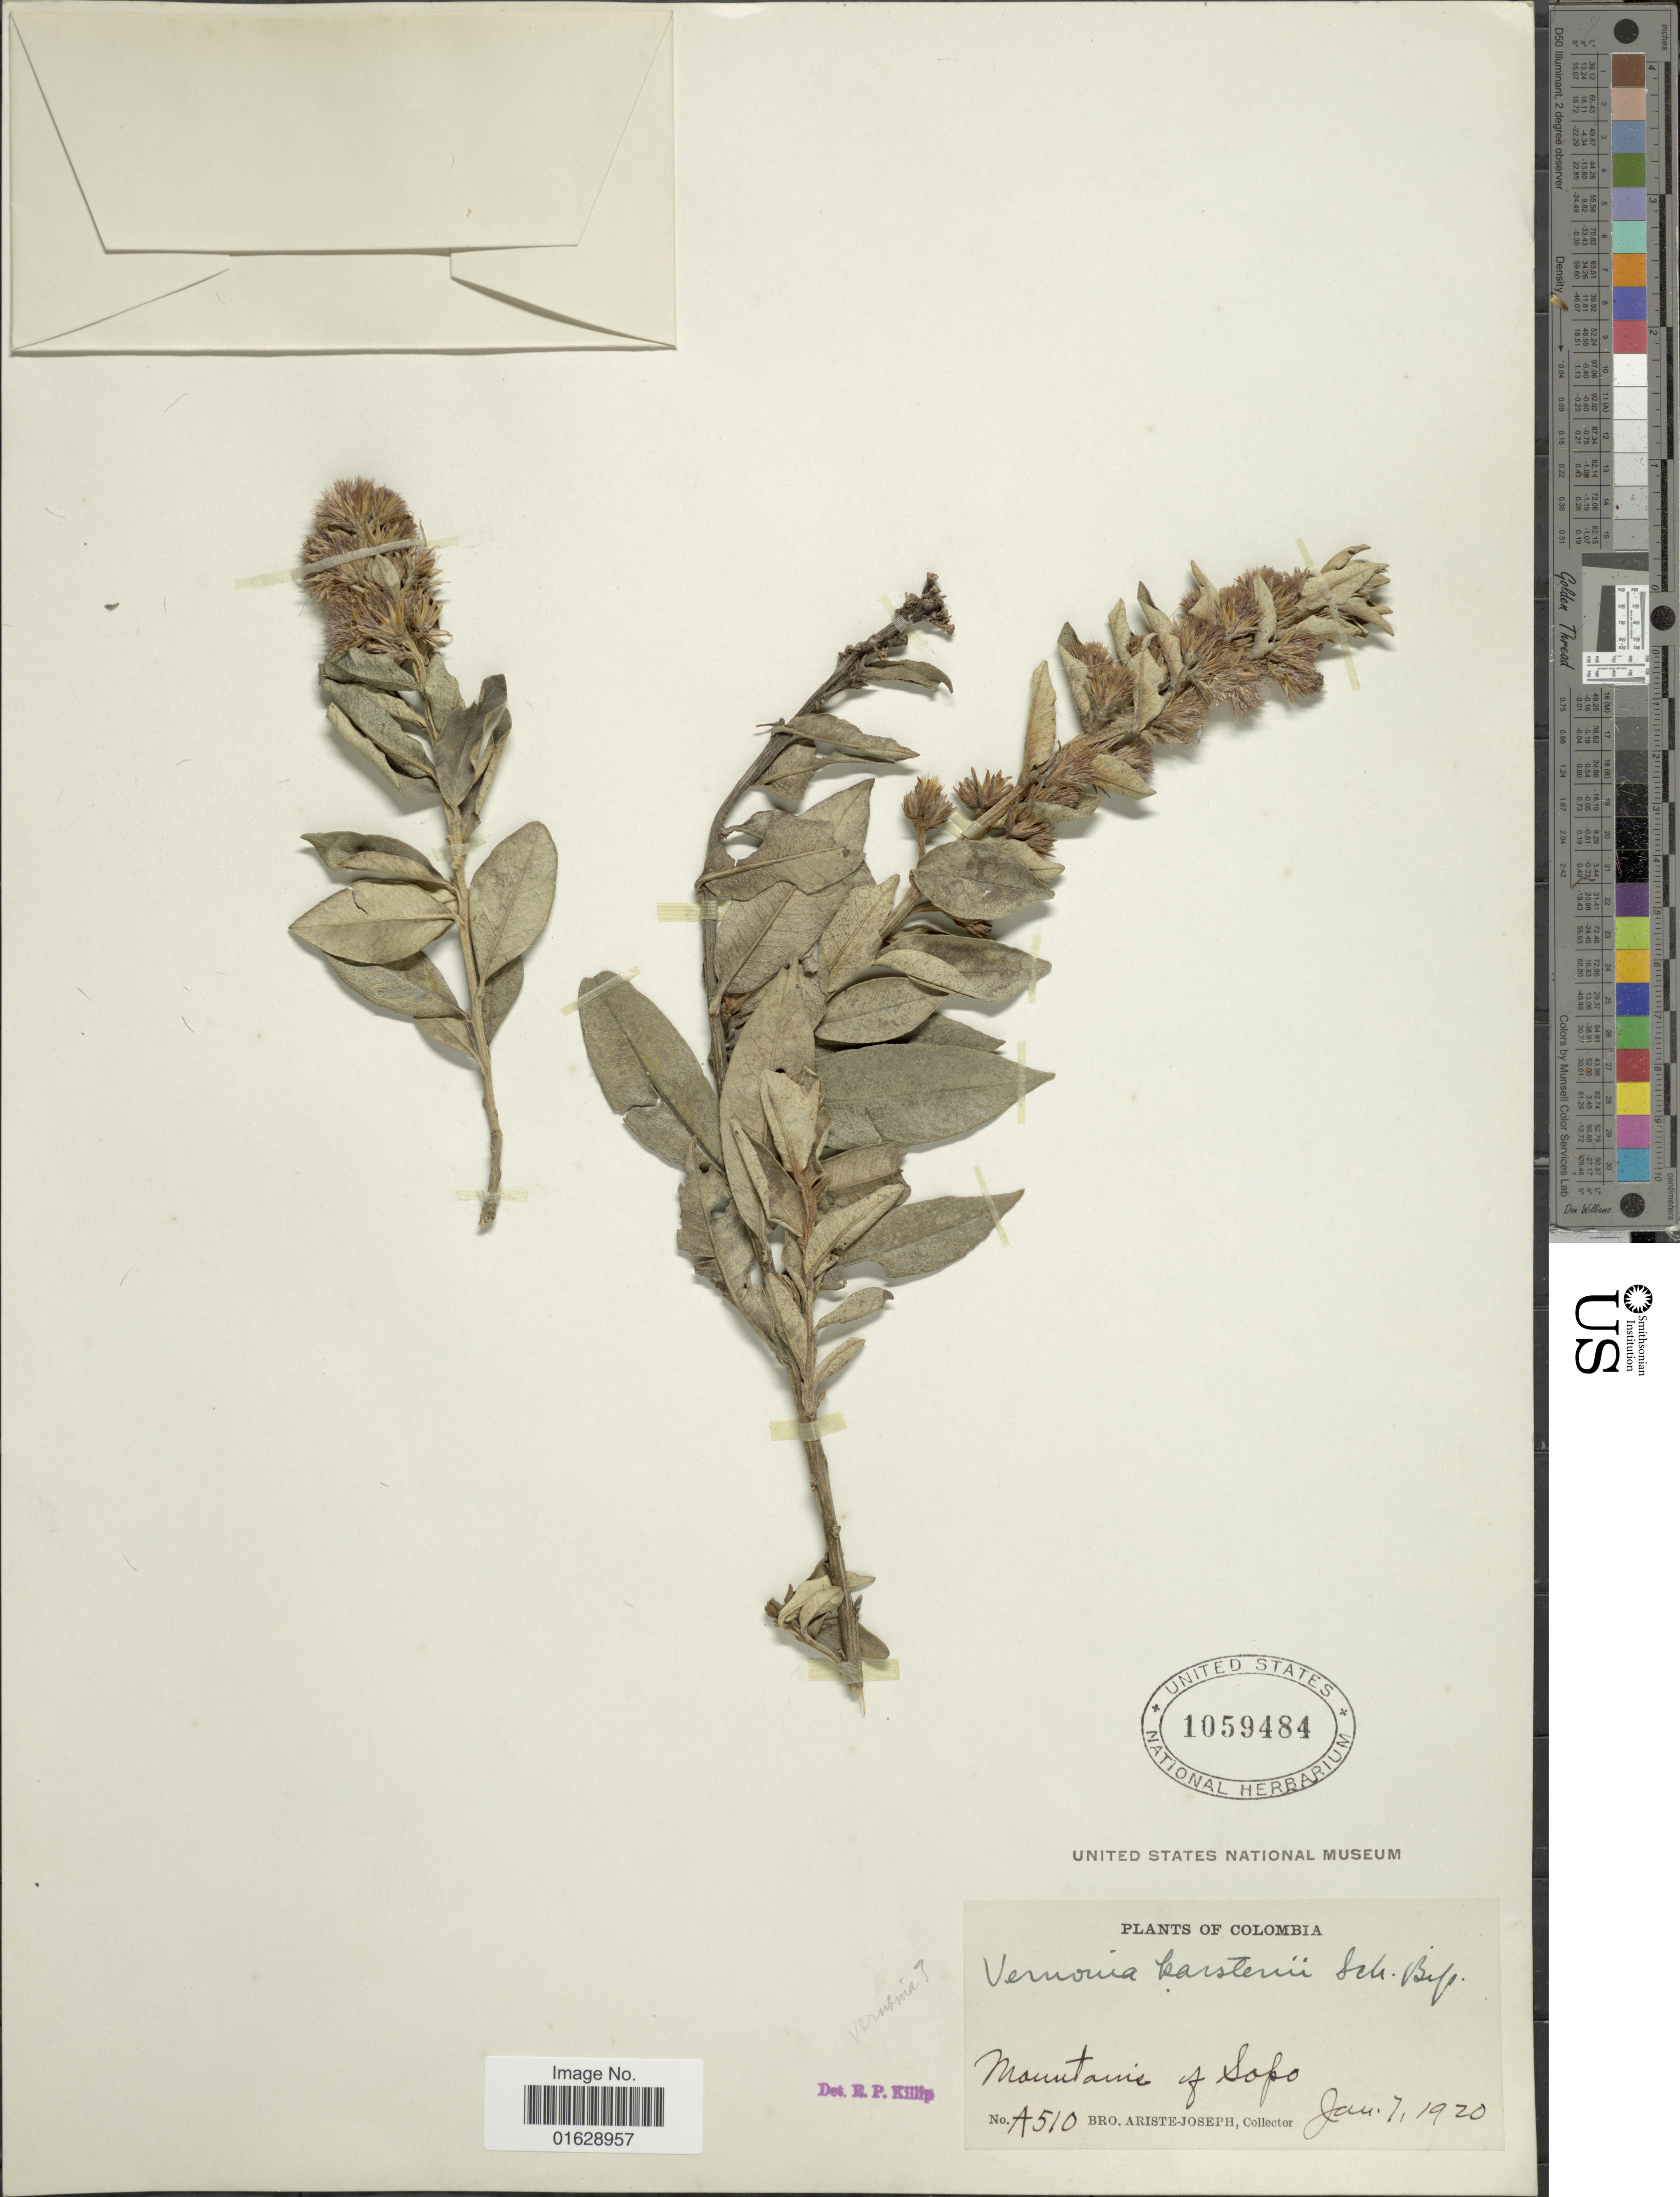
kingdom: Plantae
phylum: Tracheophyta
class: Magnoliopsida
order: Asterales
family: Asteraceae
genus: Lepidaploa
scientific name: Lepidaploa karstenii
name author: (Sch. Bip.) H. Rob.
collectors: Bro. Ariste-Joseph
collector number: A510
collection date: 1920-01-07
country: Colombia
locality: Mountain of Sopo.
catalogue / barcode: US 1059484